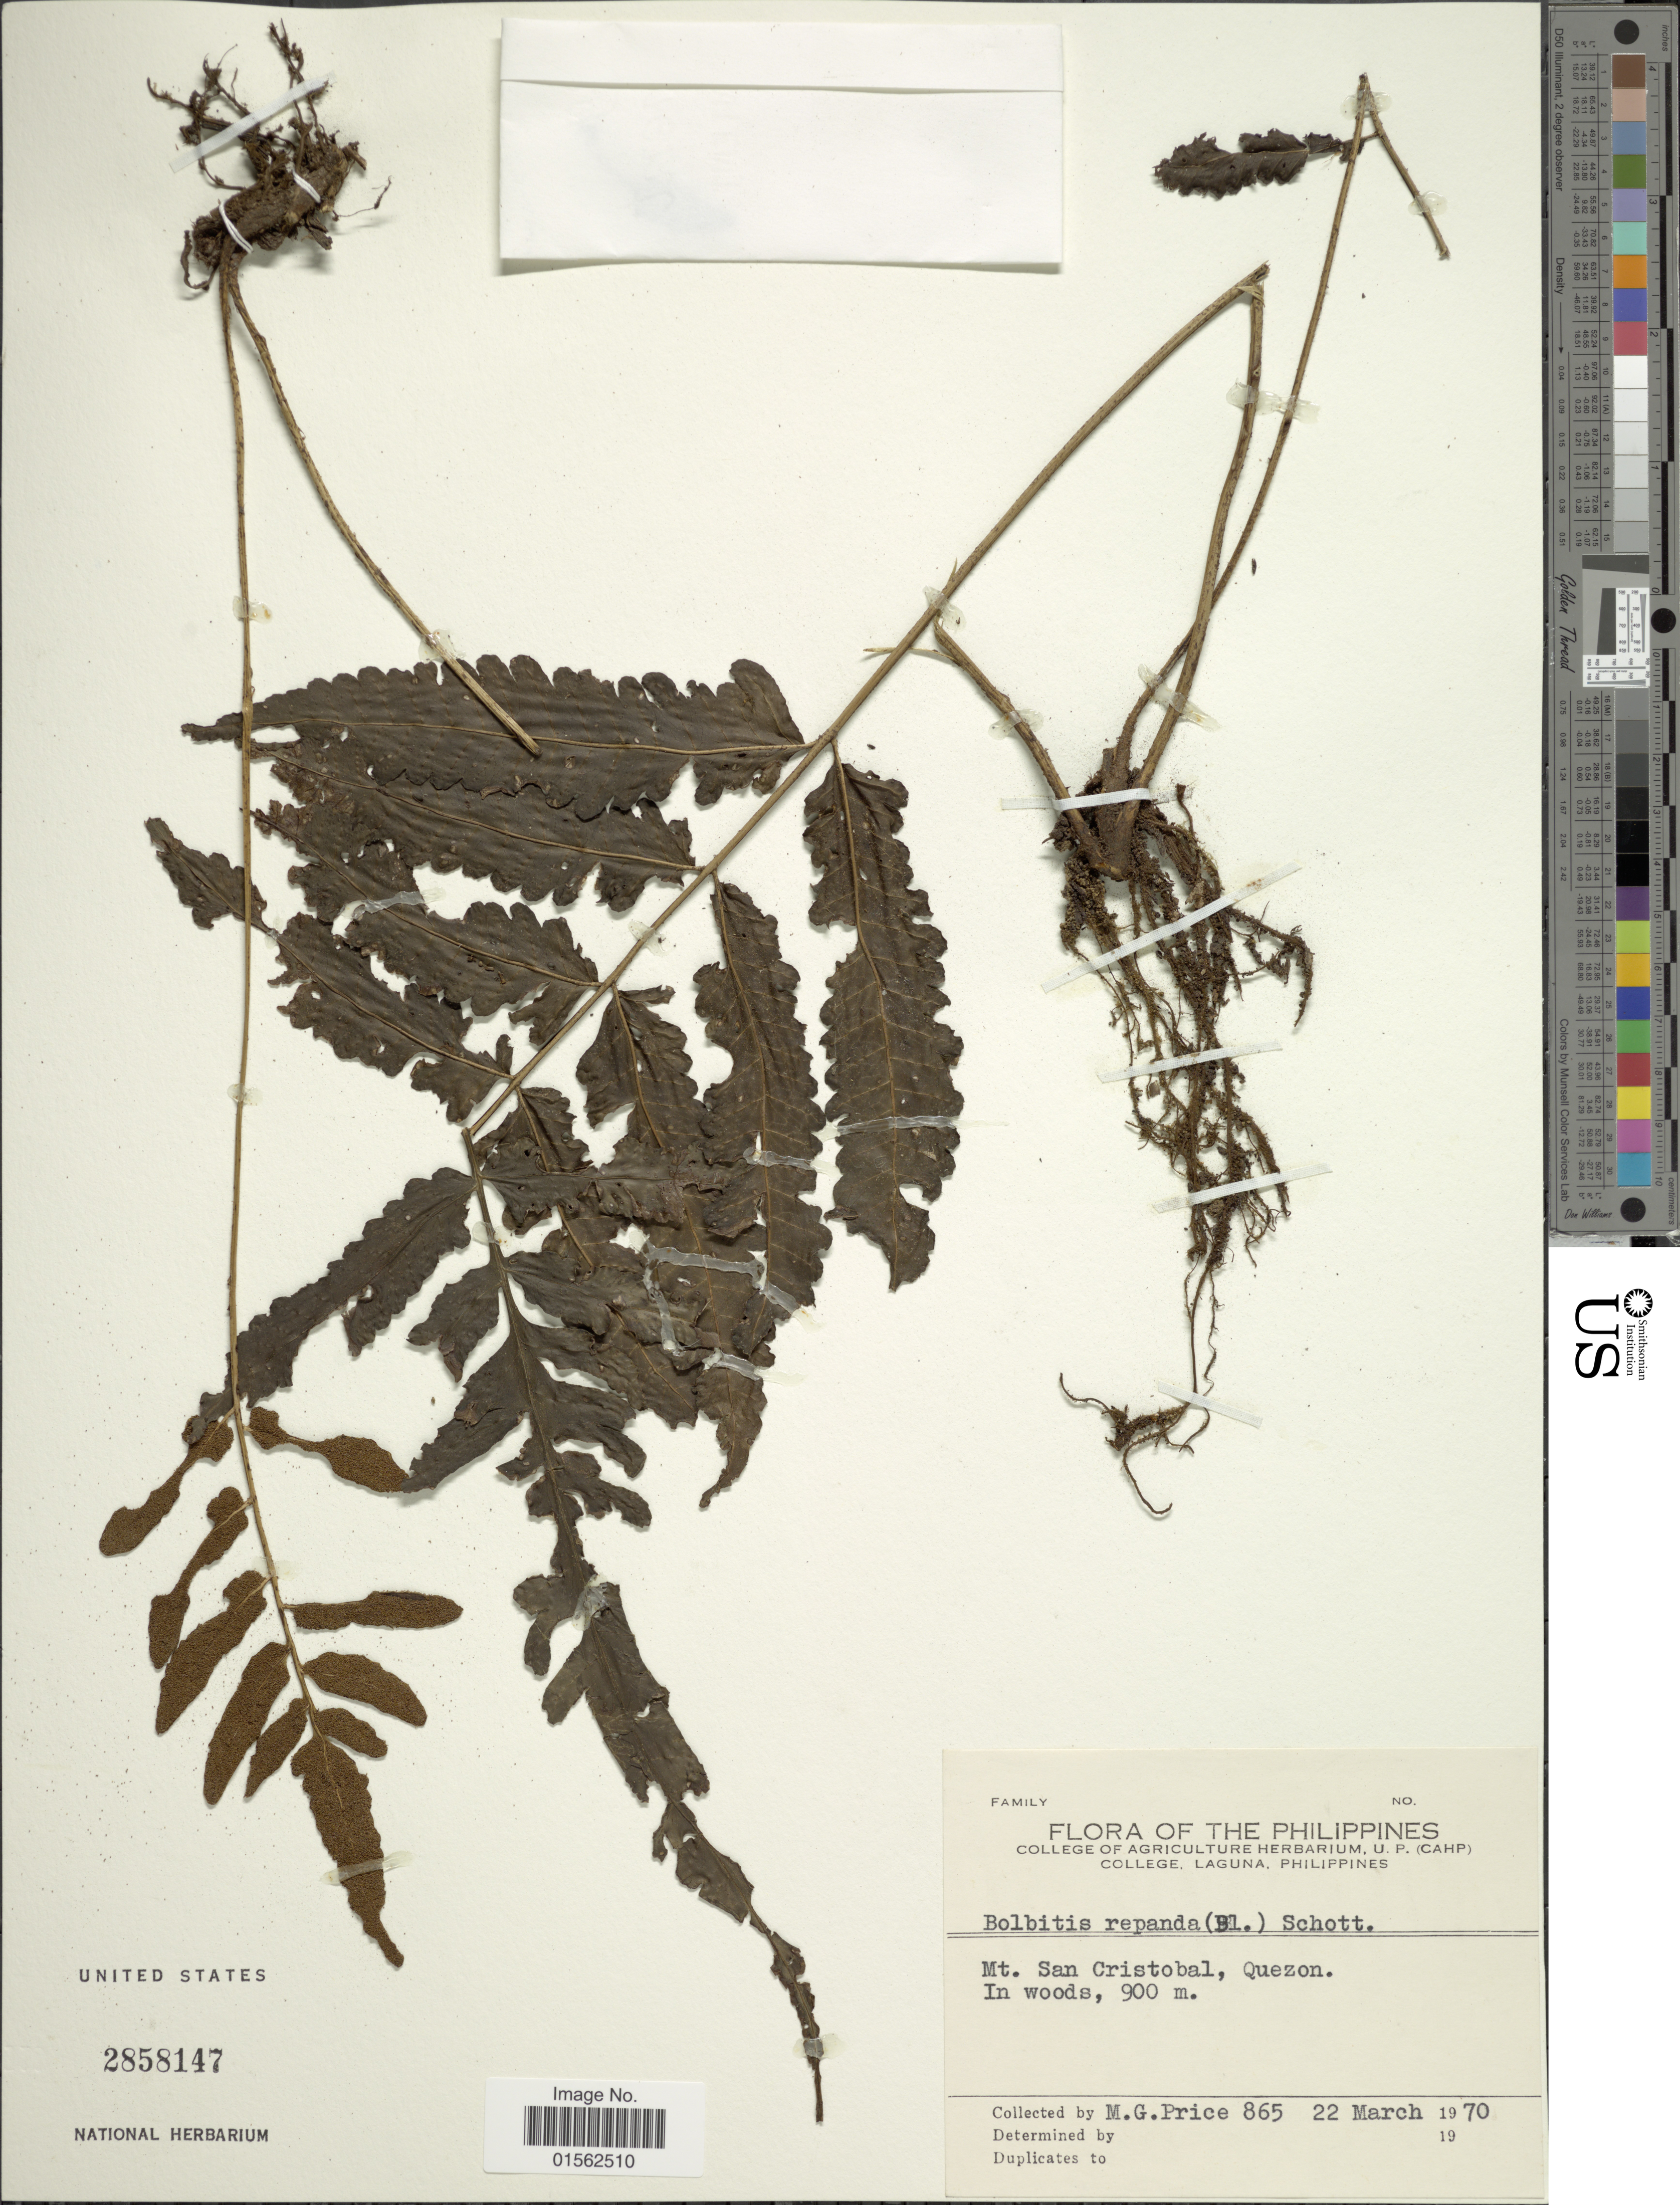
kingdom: Plantae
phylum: Tracheophyta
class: Polypodiopsida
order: Polypodiales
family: Dryopteridaceae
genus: Bolbitis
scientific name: Bolbitis repanda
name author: (Blume) Schott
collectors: M. G. Price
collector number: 865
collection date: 1970-03-22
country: Philippines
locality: Philippines, Mt. San Cristobal, Quezon, in woods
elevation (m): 900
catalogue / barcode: US 2858147